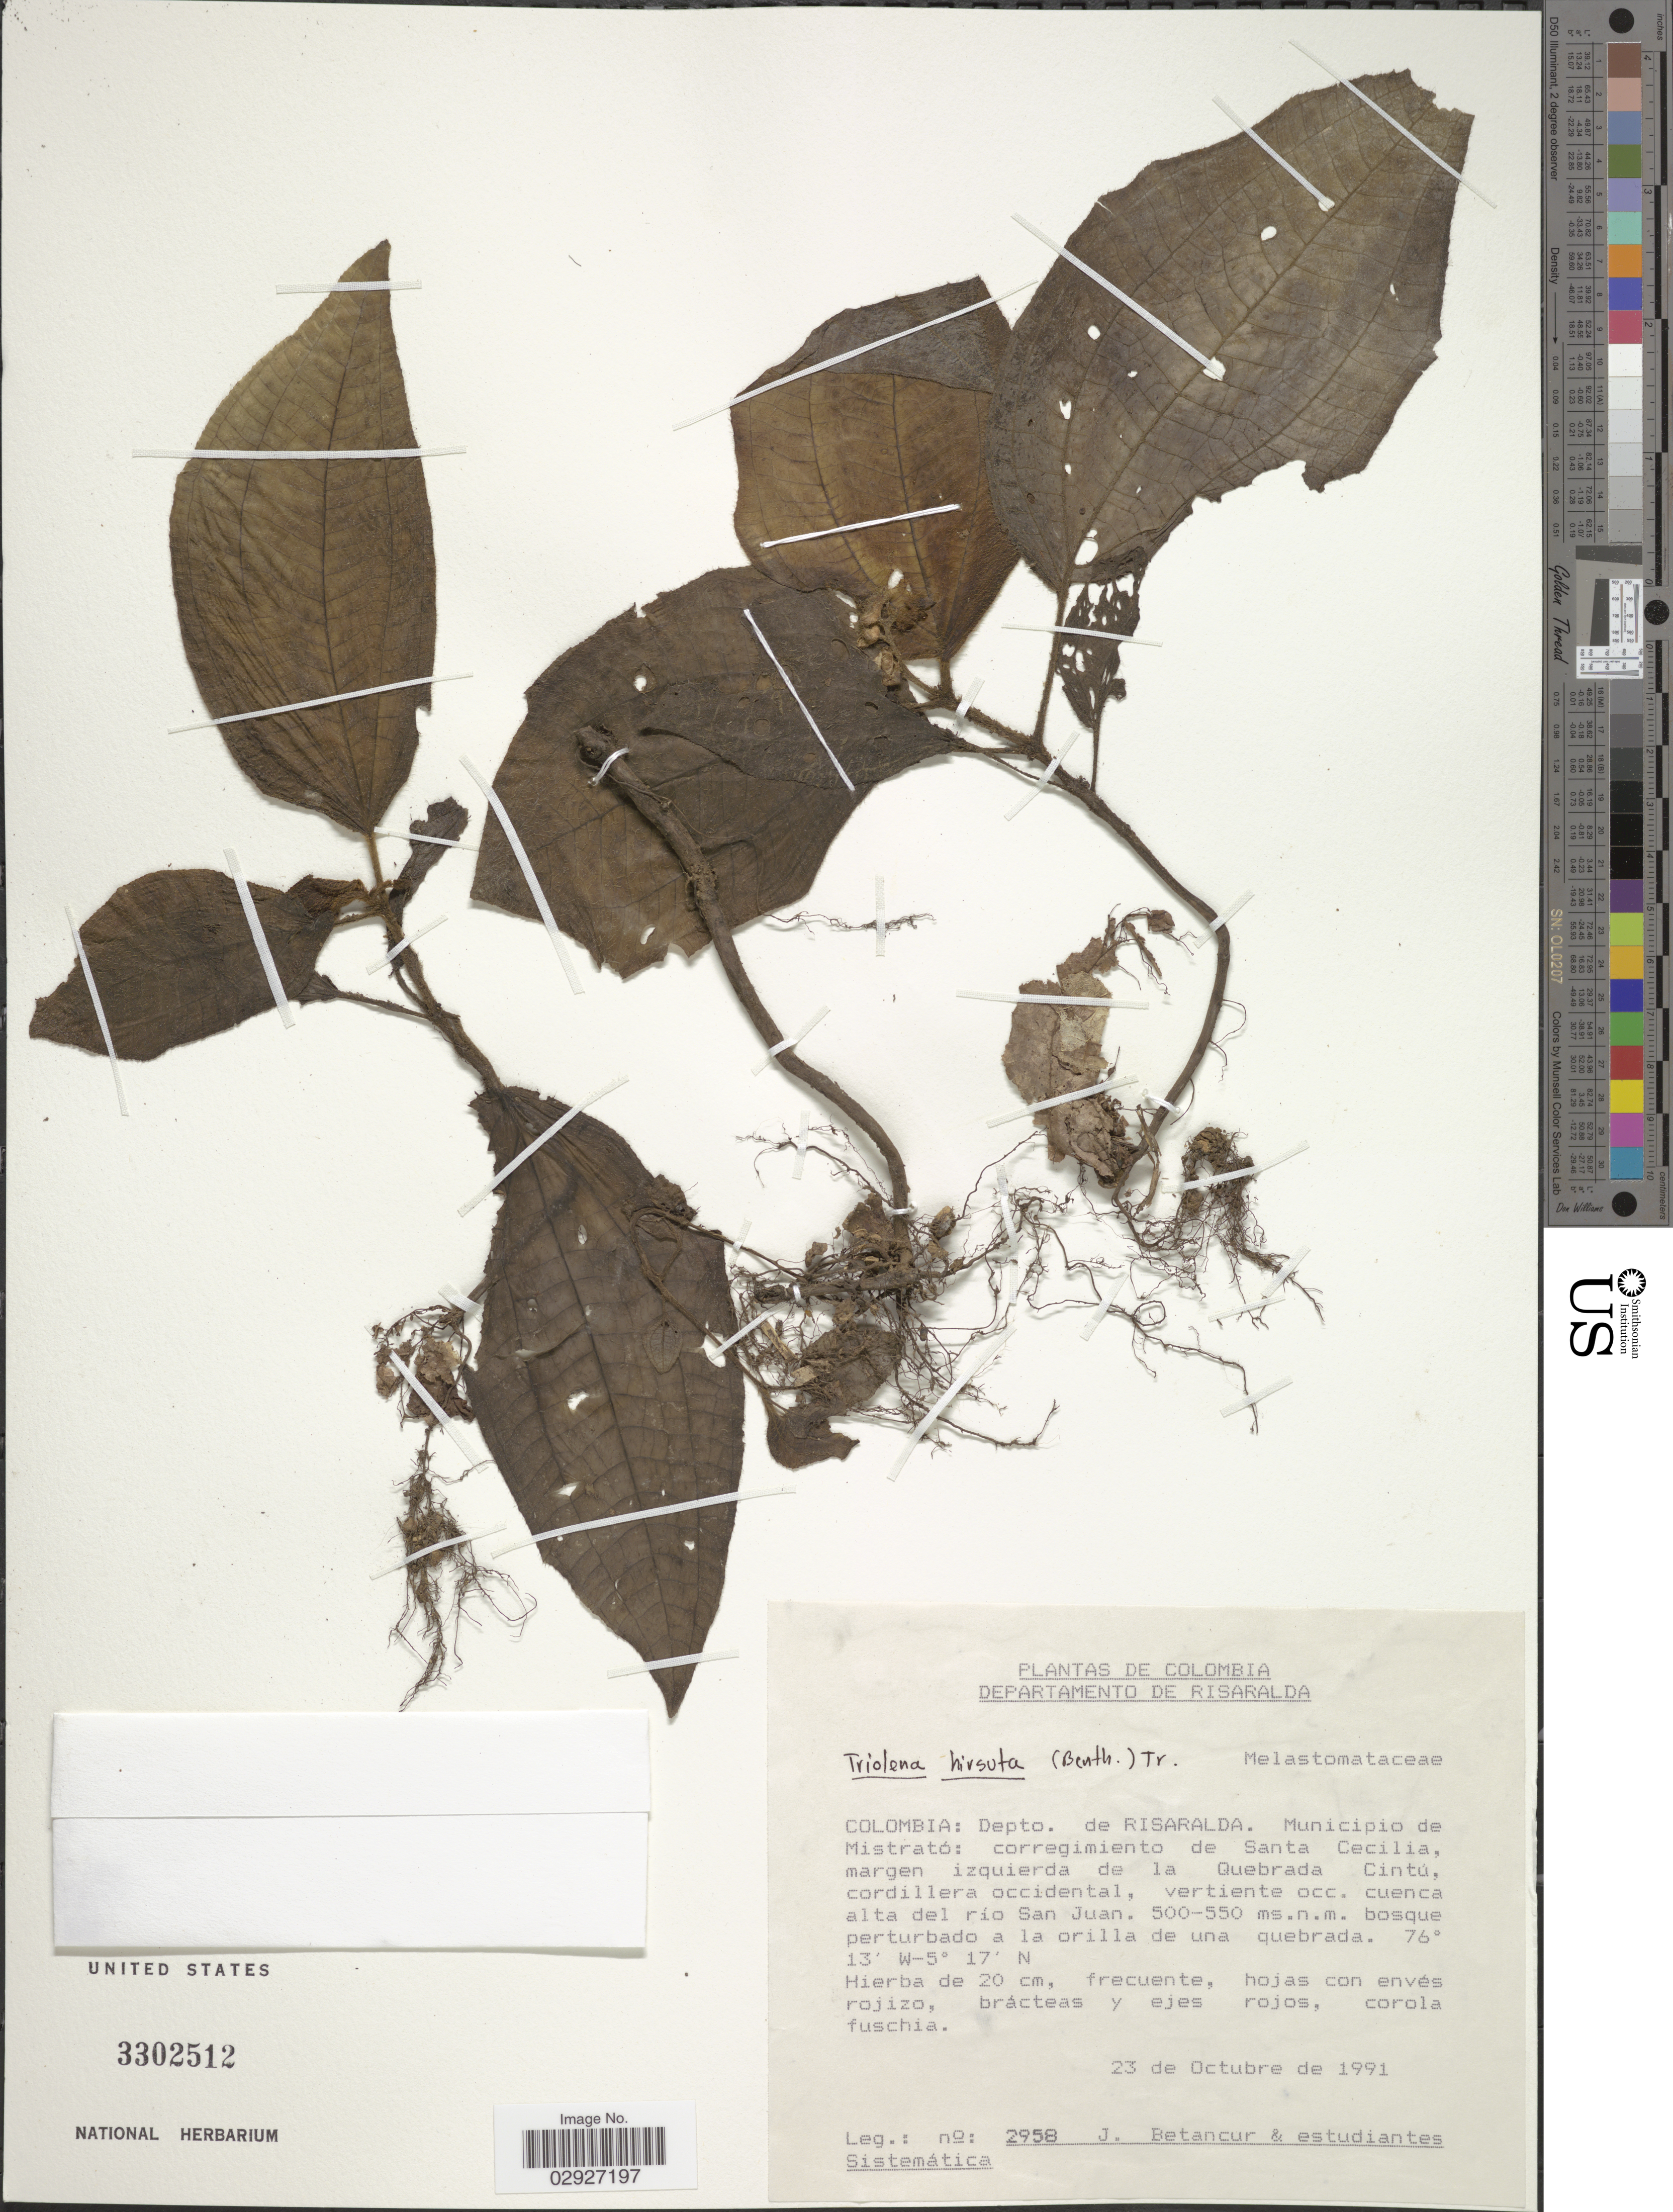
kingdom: Plantae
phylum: Tracheophyta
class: Magnoliopsida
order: Myrtales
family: Melastomataceae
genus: Triolena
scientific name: Triolena hirsuta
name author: (Benth.) Triana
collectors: J. Betancur & Estudiantes Sistematica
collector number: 2958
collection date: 1991-10-23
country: Colombia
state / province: Risaralda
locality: Depto. de Risaralda, Municipio de Mistrató, corregimiento de Santa Cecilia, margen izquierda de la Quebrada Cintú, cordillera occidental, vertiente occ. cuenca alta del río San Juan.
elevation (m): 500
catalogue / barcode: US 3302512